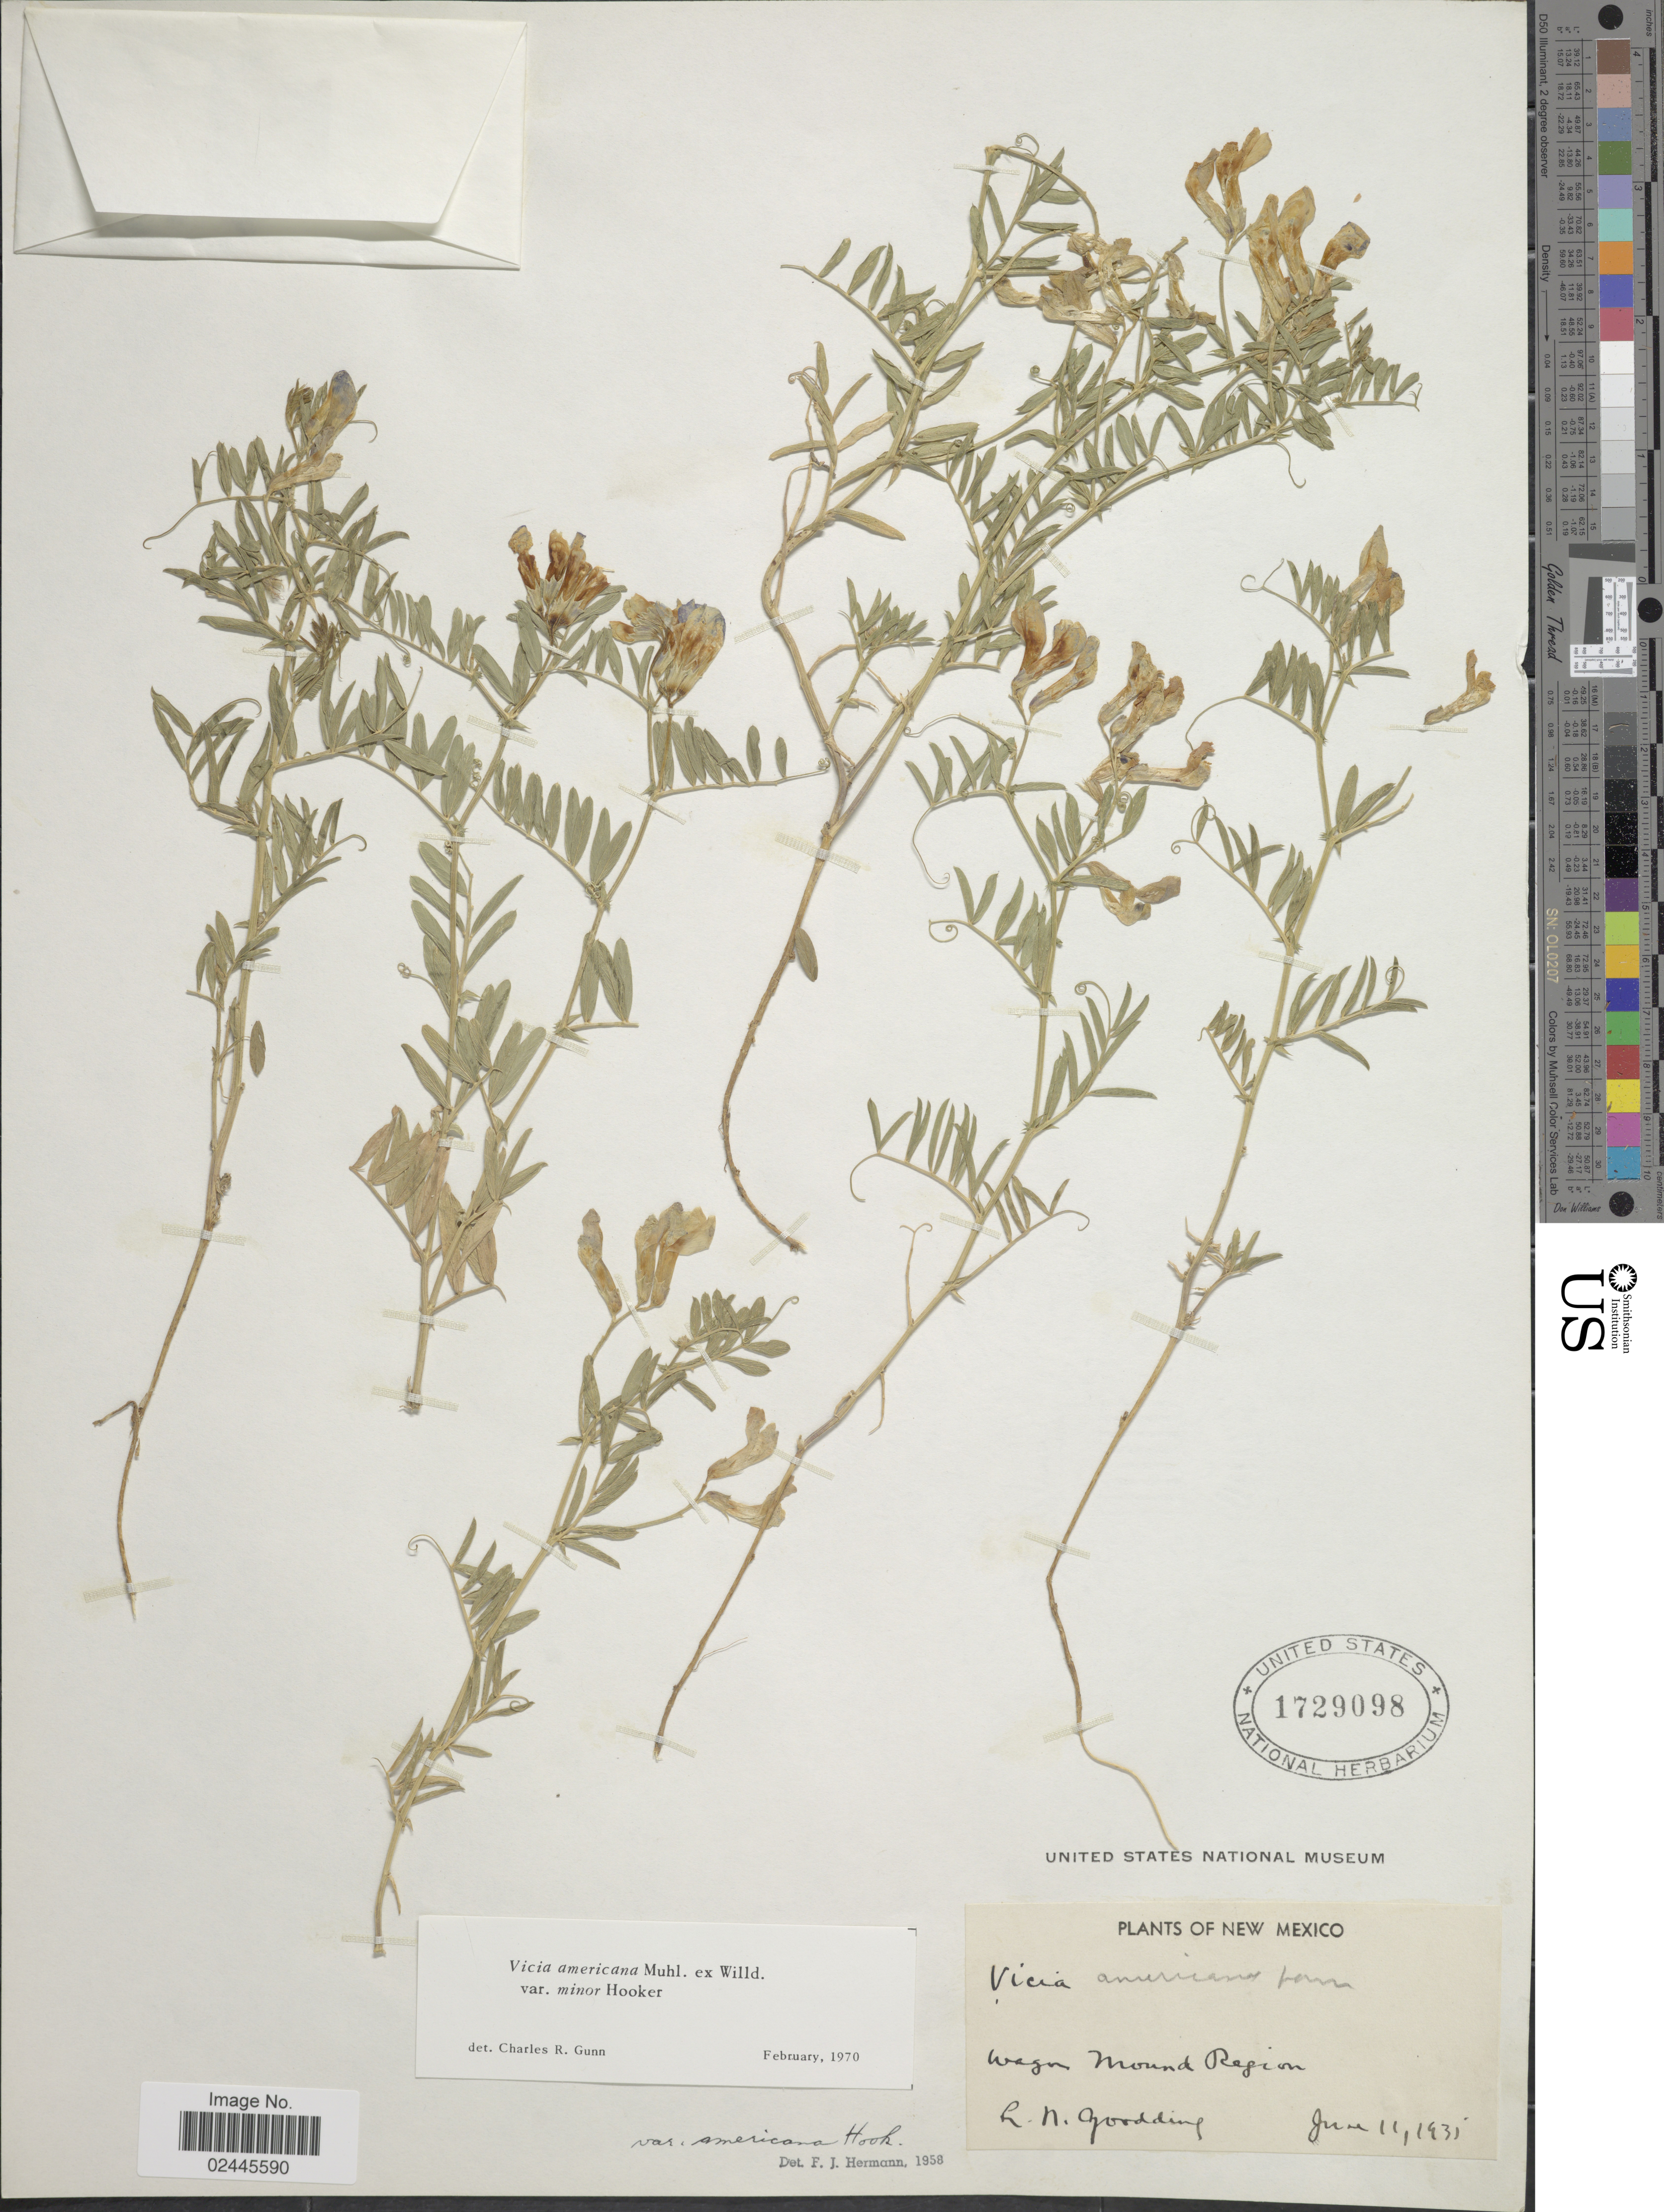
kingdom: Plantae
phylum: Tracheophyta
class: Magnoliopsida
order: Fabales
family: Fabaceae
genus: Vicia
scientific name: Vicia americana var. minor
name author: Hook.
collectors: L. N. Goodding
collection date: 1931-06-11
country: United States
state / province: New Mexico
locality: Wagon Mound Region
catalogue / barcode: US 1729098